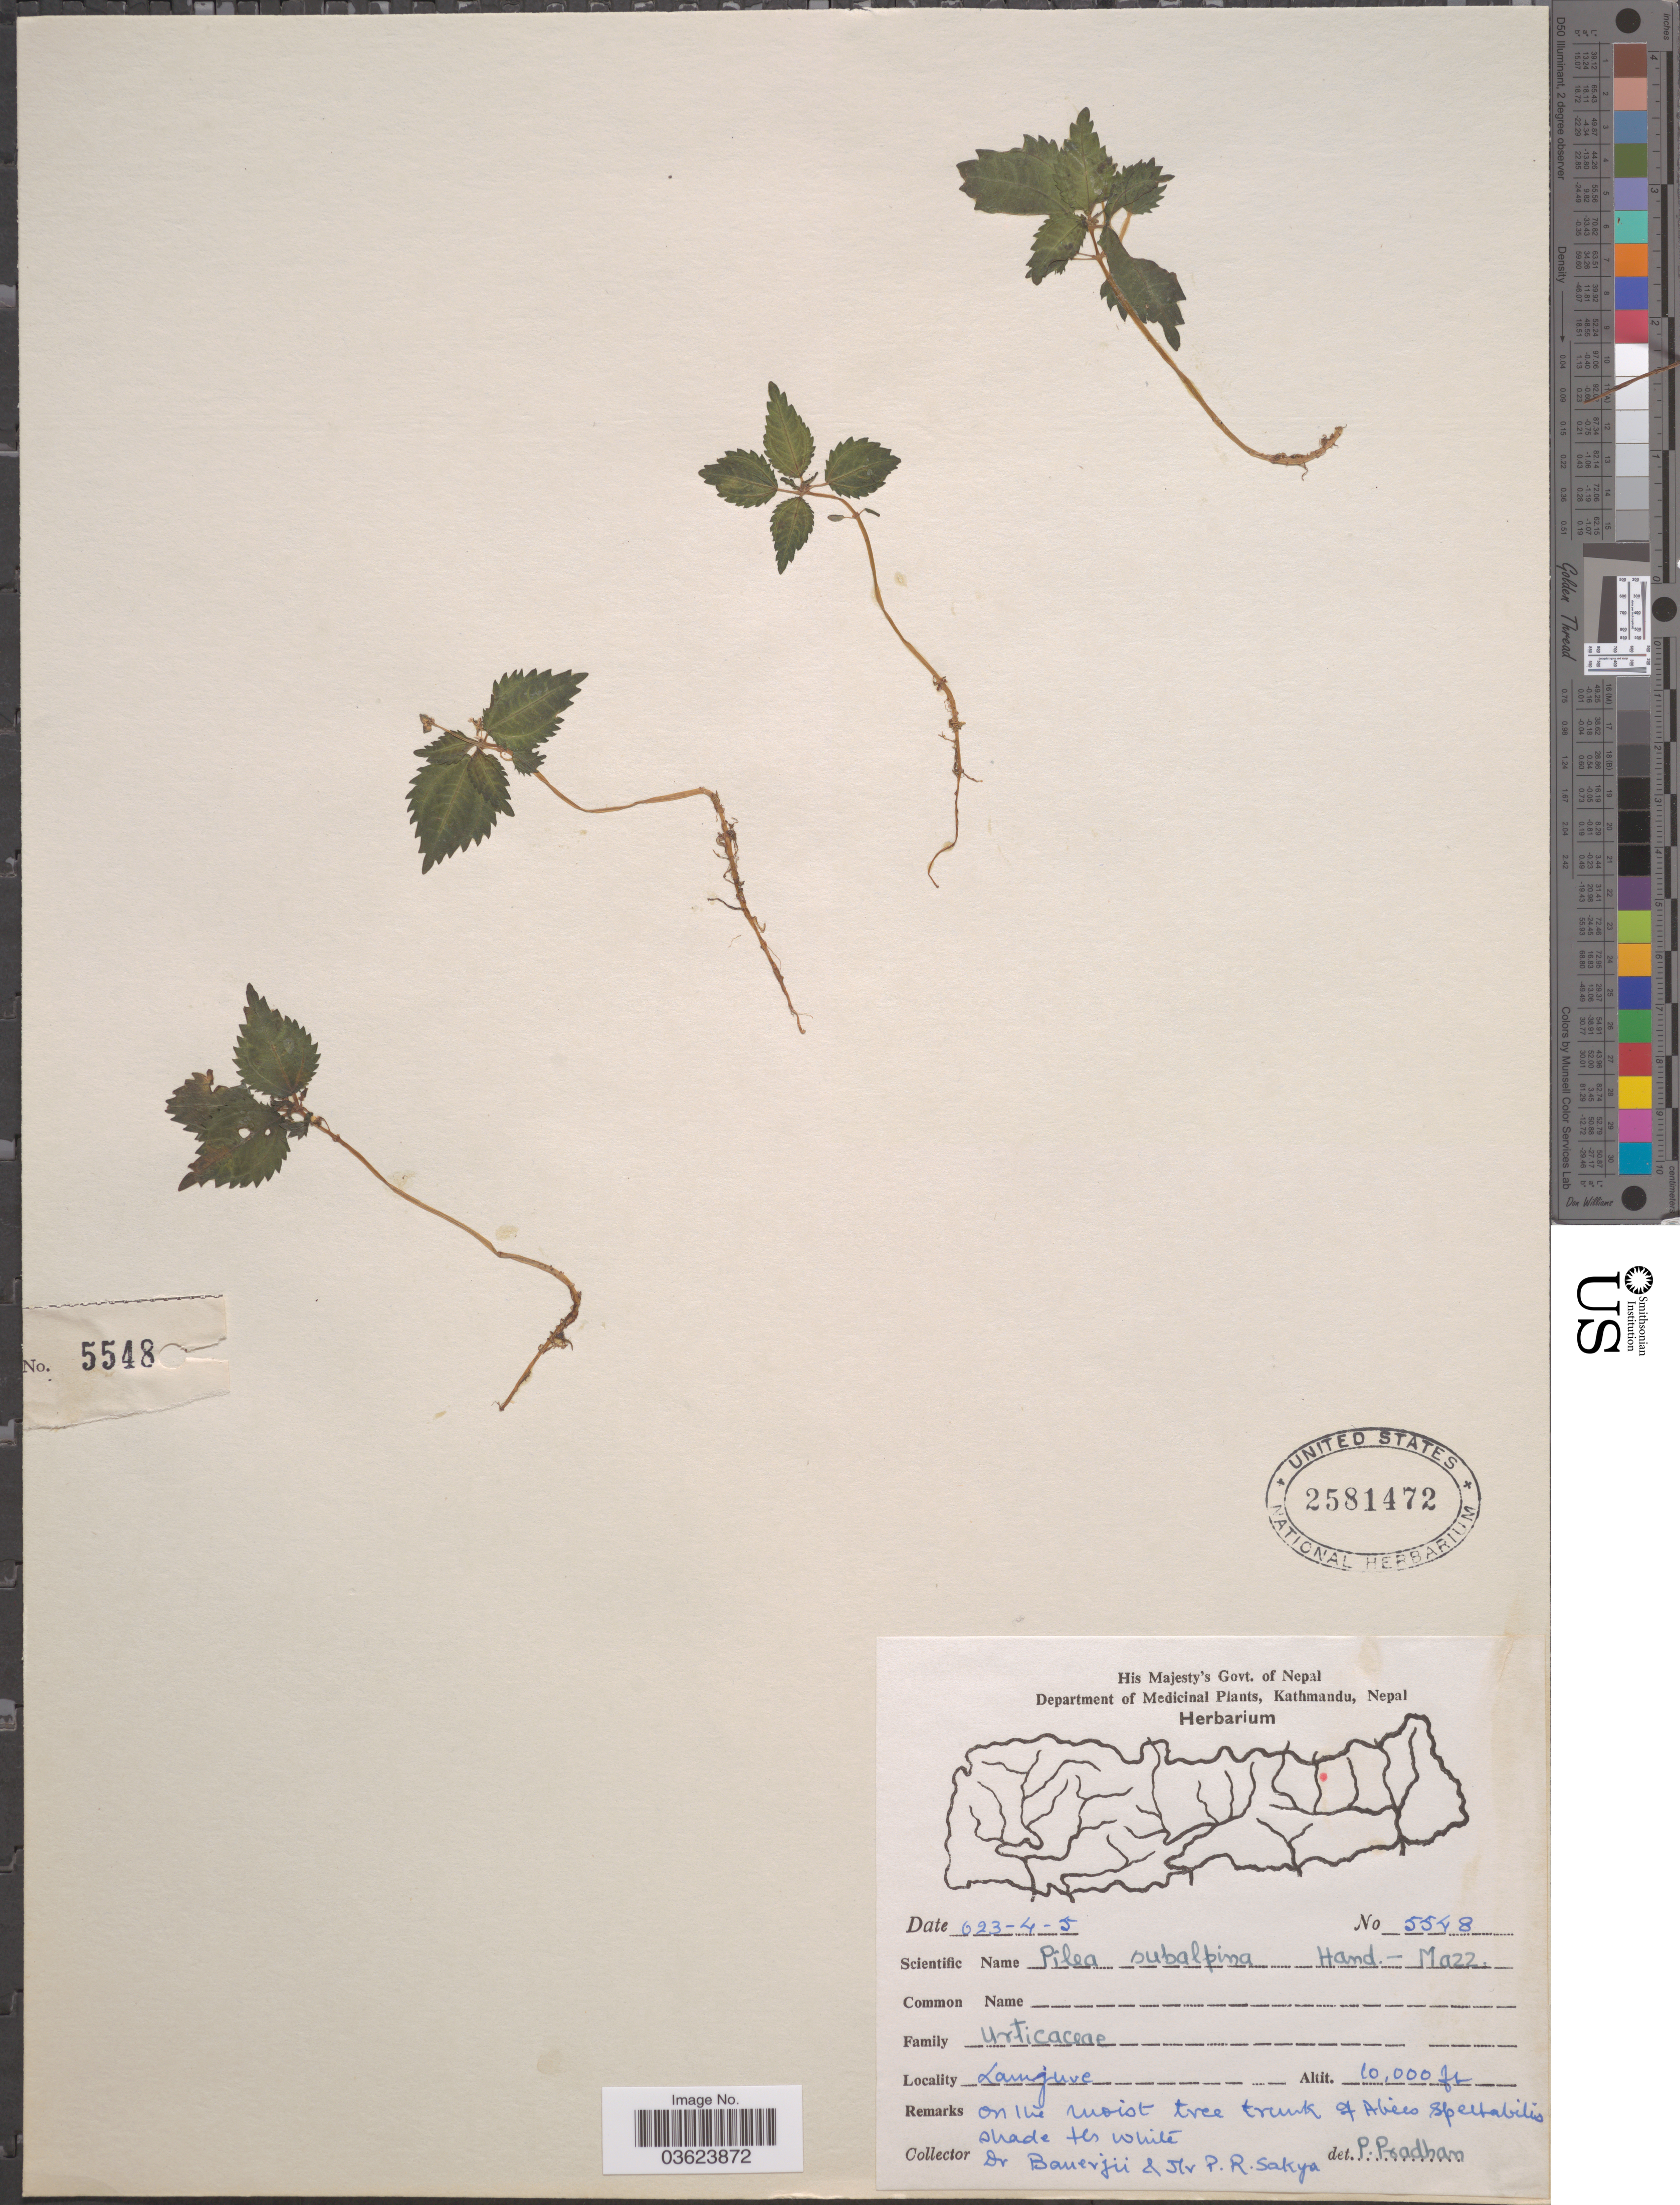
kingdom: Plantae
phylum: Tracheophyta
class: Magnoliopsida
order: Rosales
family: Urticaceae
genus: Pilea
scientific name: Pilea subalpina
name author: Hand.-Mazz.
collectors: -. Banerji & P. Sakya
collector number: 5548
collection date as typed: Transcribed d/m/y: 5/4/23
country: Nepal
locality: Lamjura.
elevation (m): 3048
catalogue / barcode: US 2581472